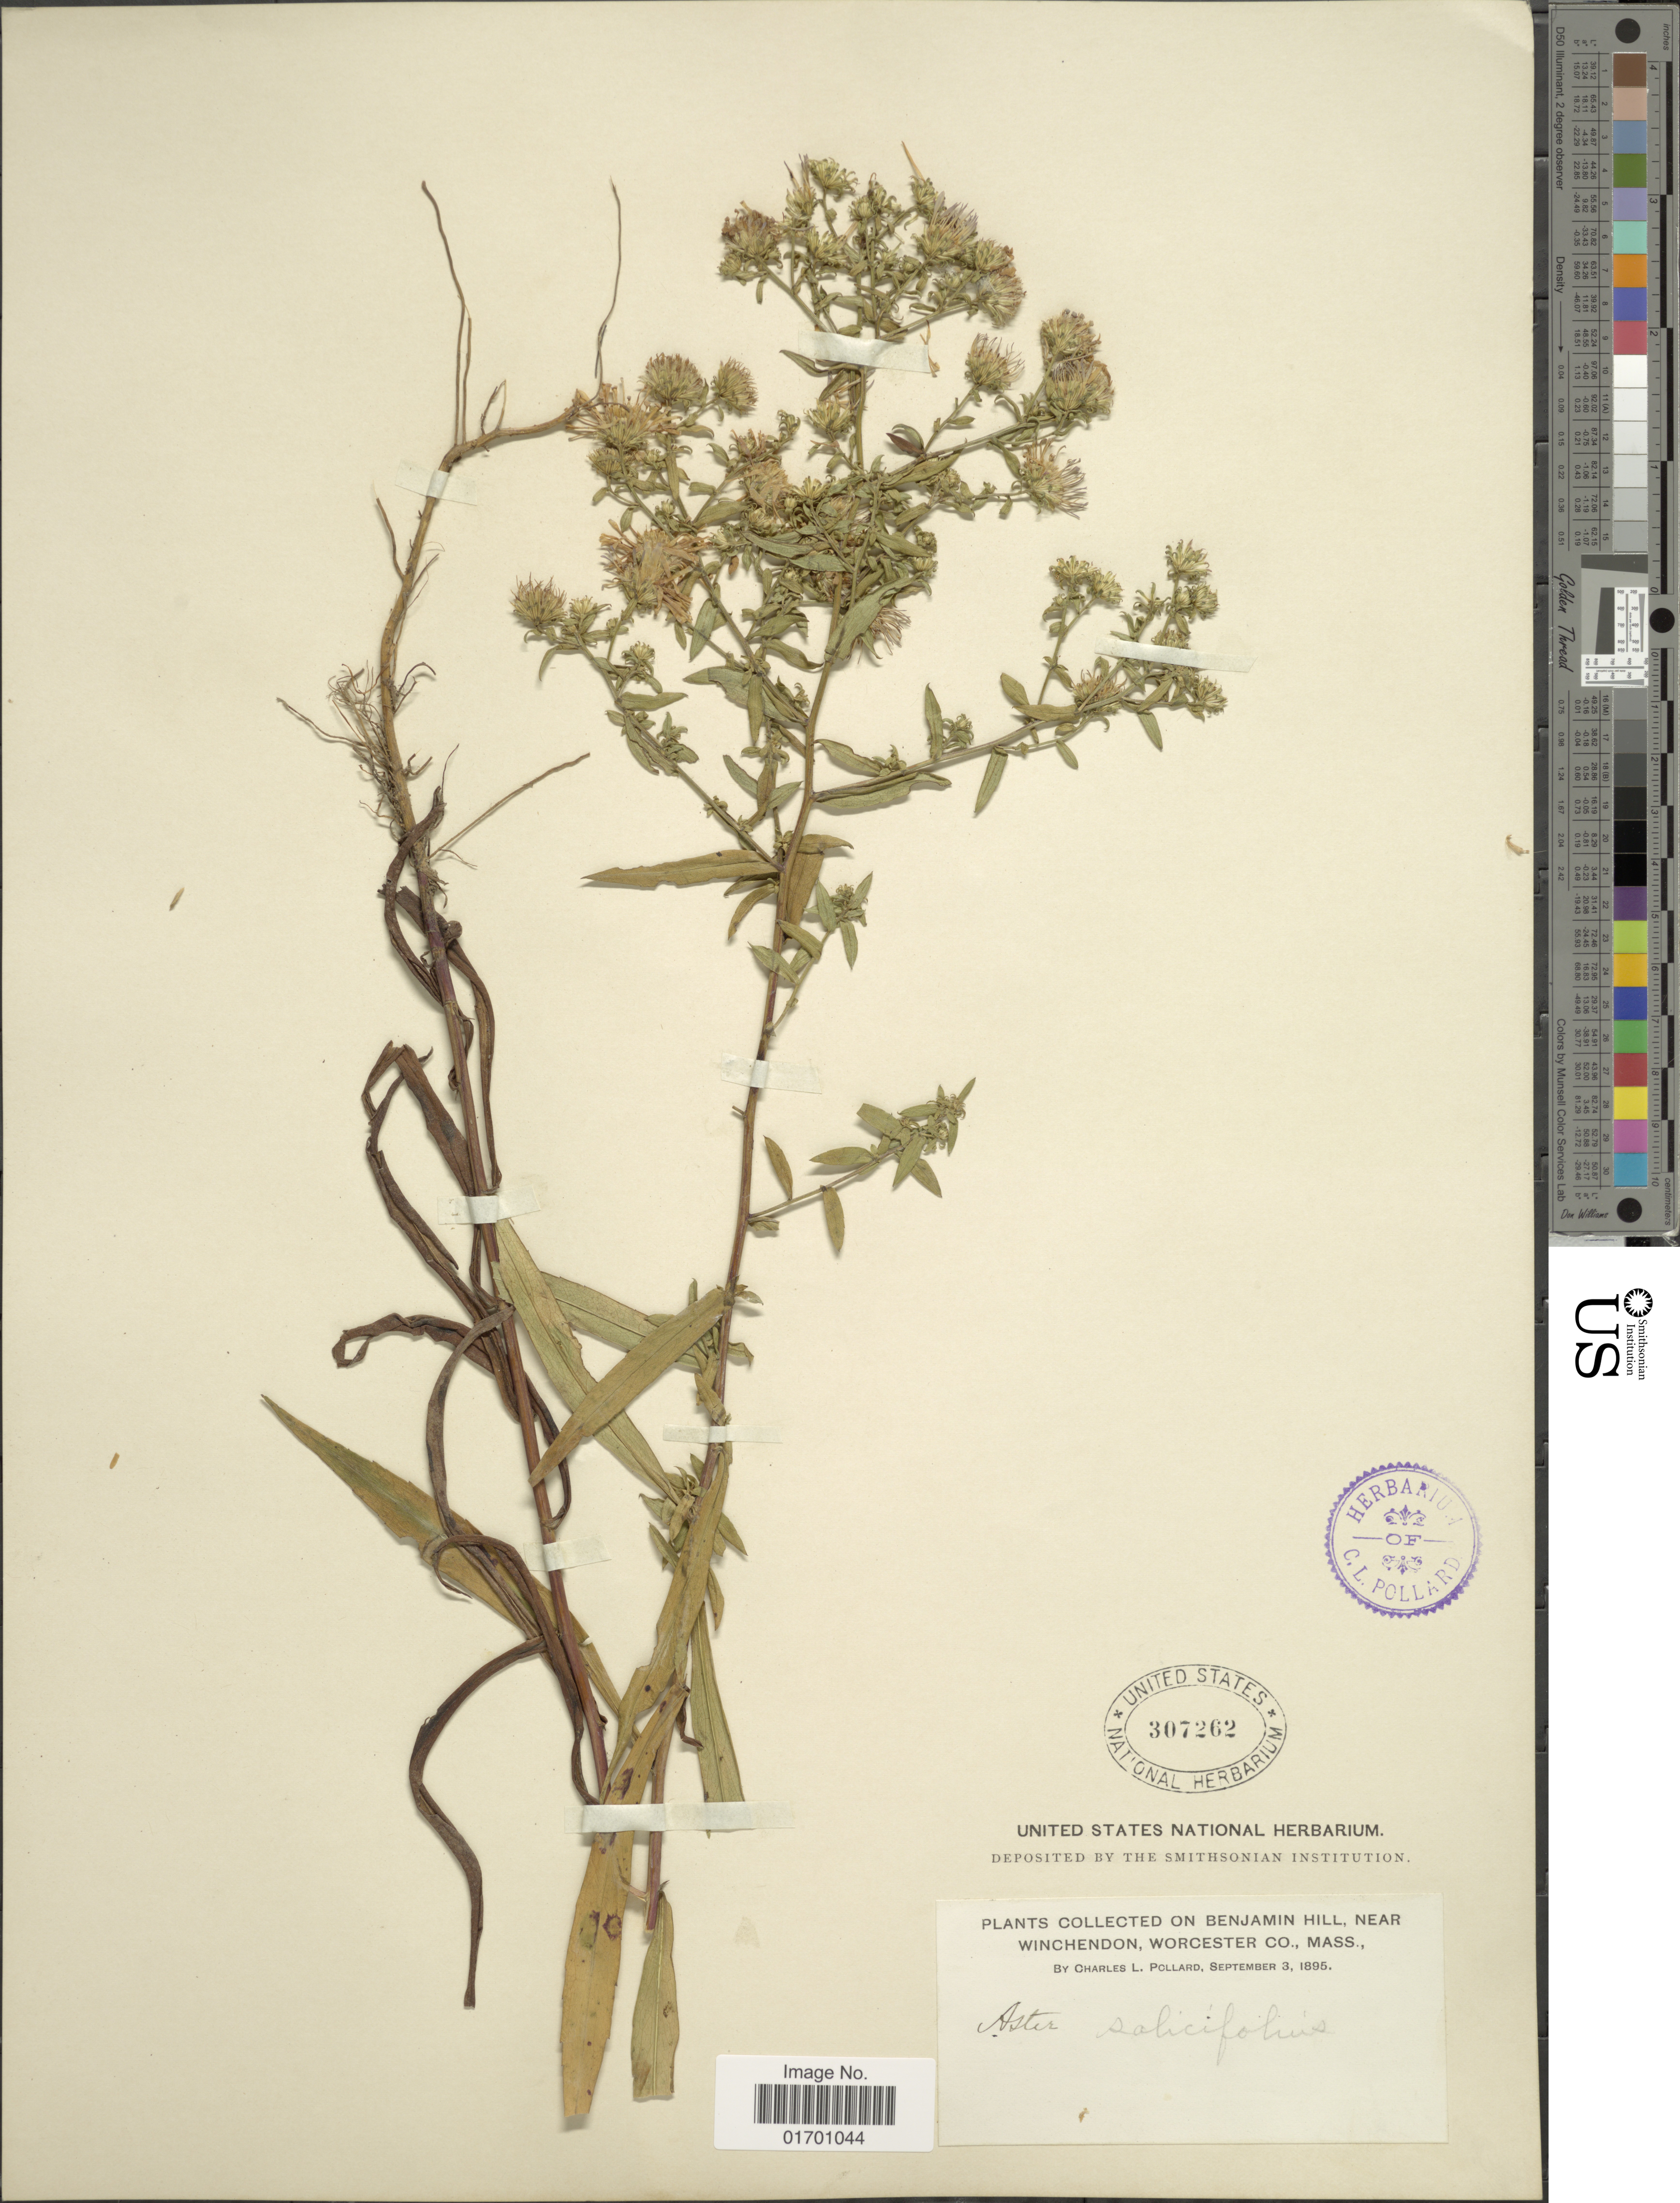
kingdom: Plantae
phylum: Tracheophyta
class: Magnoliopsida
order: Asterales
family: Asteraceae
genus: Symphyotrichum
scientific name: Symphyotrichum novi-belgii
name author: (L.) G.L. Nesom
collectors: C. L. Pollard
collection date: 1895-09-03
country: United States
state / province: Massachusetts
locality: Benjamin Hill, near Winchendon, Worcester Co., Mass.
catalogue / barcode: US 307262